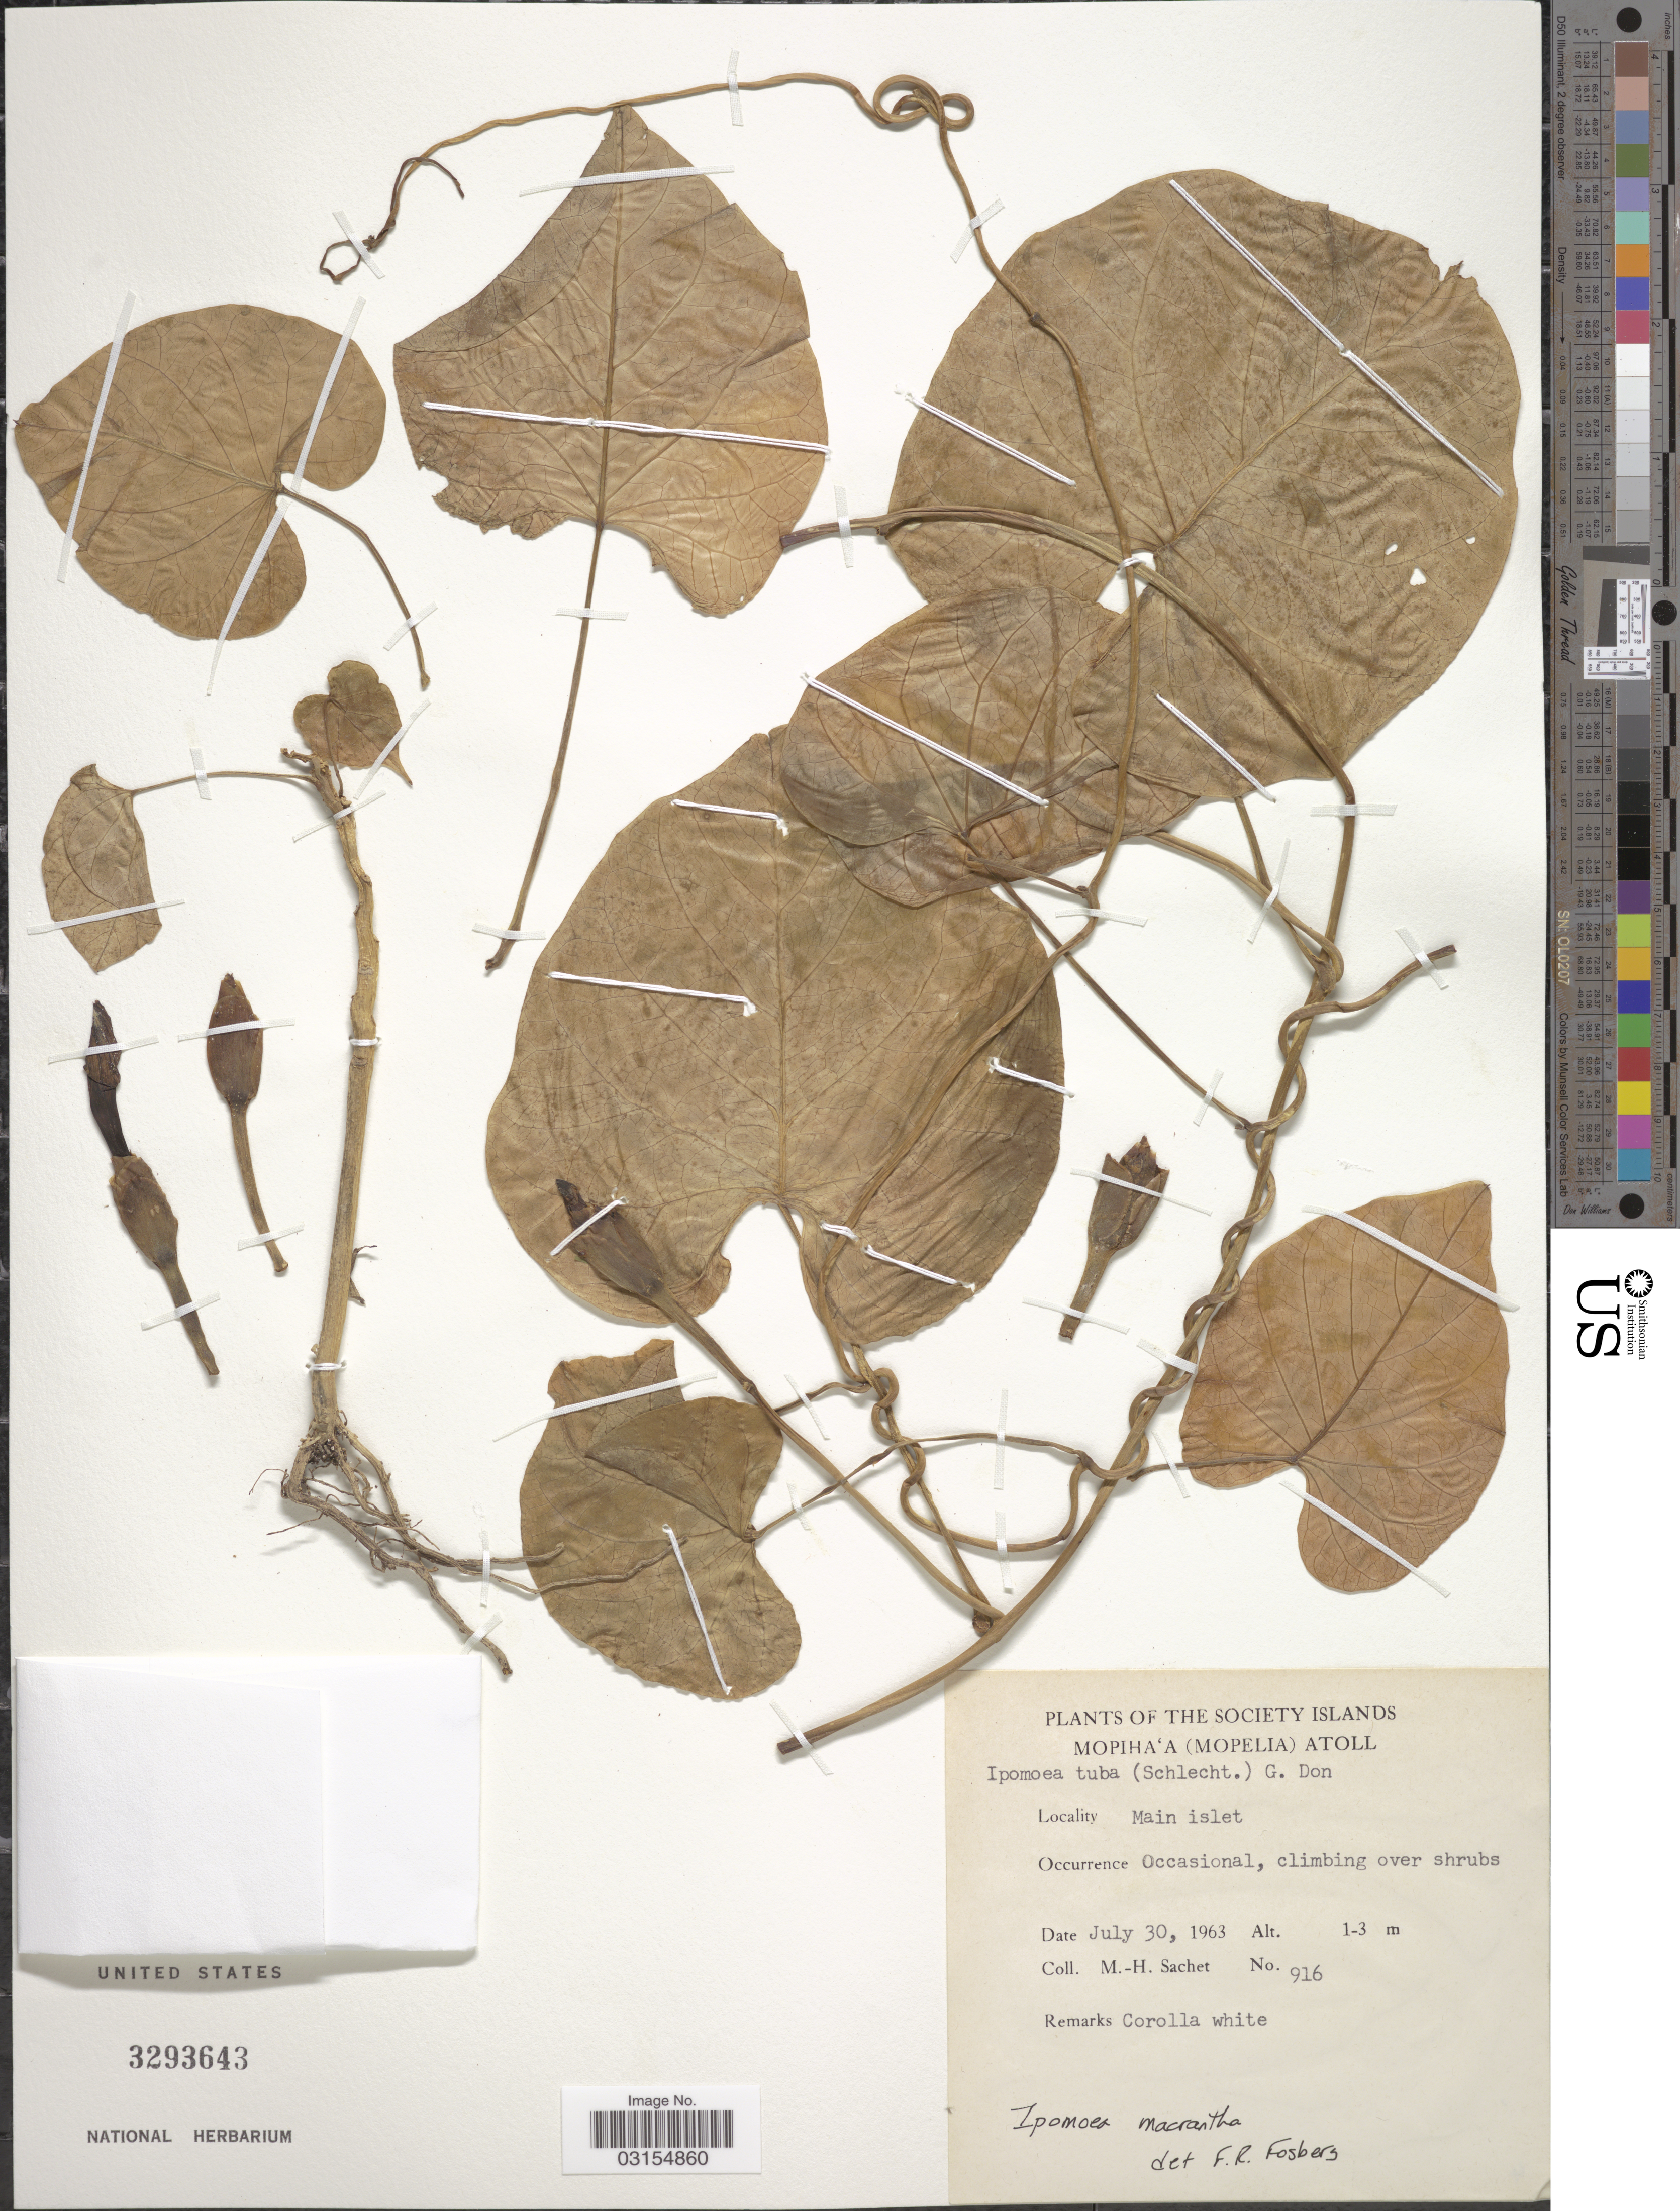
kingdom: Plantae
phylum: Tracheophyta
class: Magnoliopsida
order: Solanales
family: Convolvulaceae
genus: Ipomoea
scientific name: Ipomoea violacea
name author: L.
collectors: M.-H. Sachet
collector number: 916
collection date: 1963-07-30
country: French Polynesia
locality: The Society Islands. Mopiha'a (Mopelia) Atoll. Main Islet.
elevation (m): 1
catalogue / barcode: US 3293643